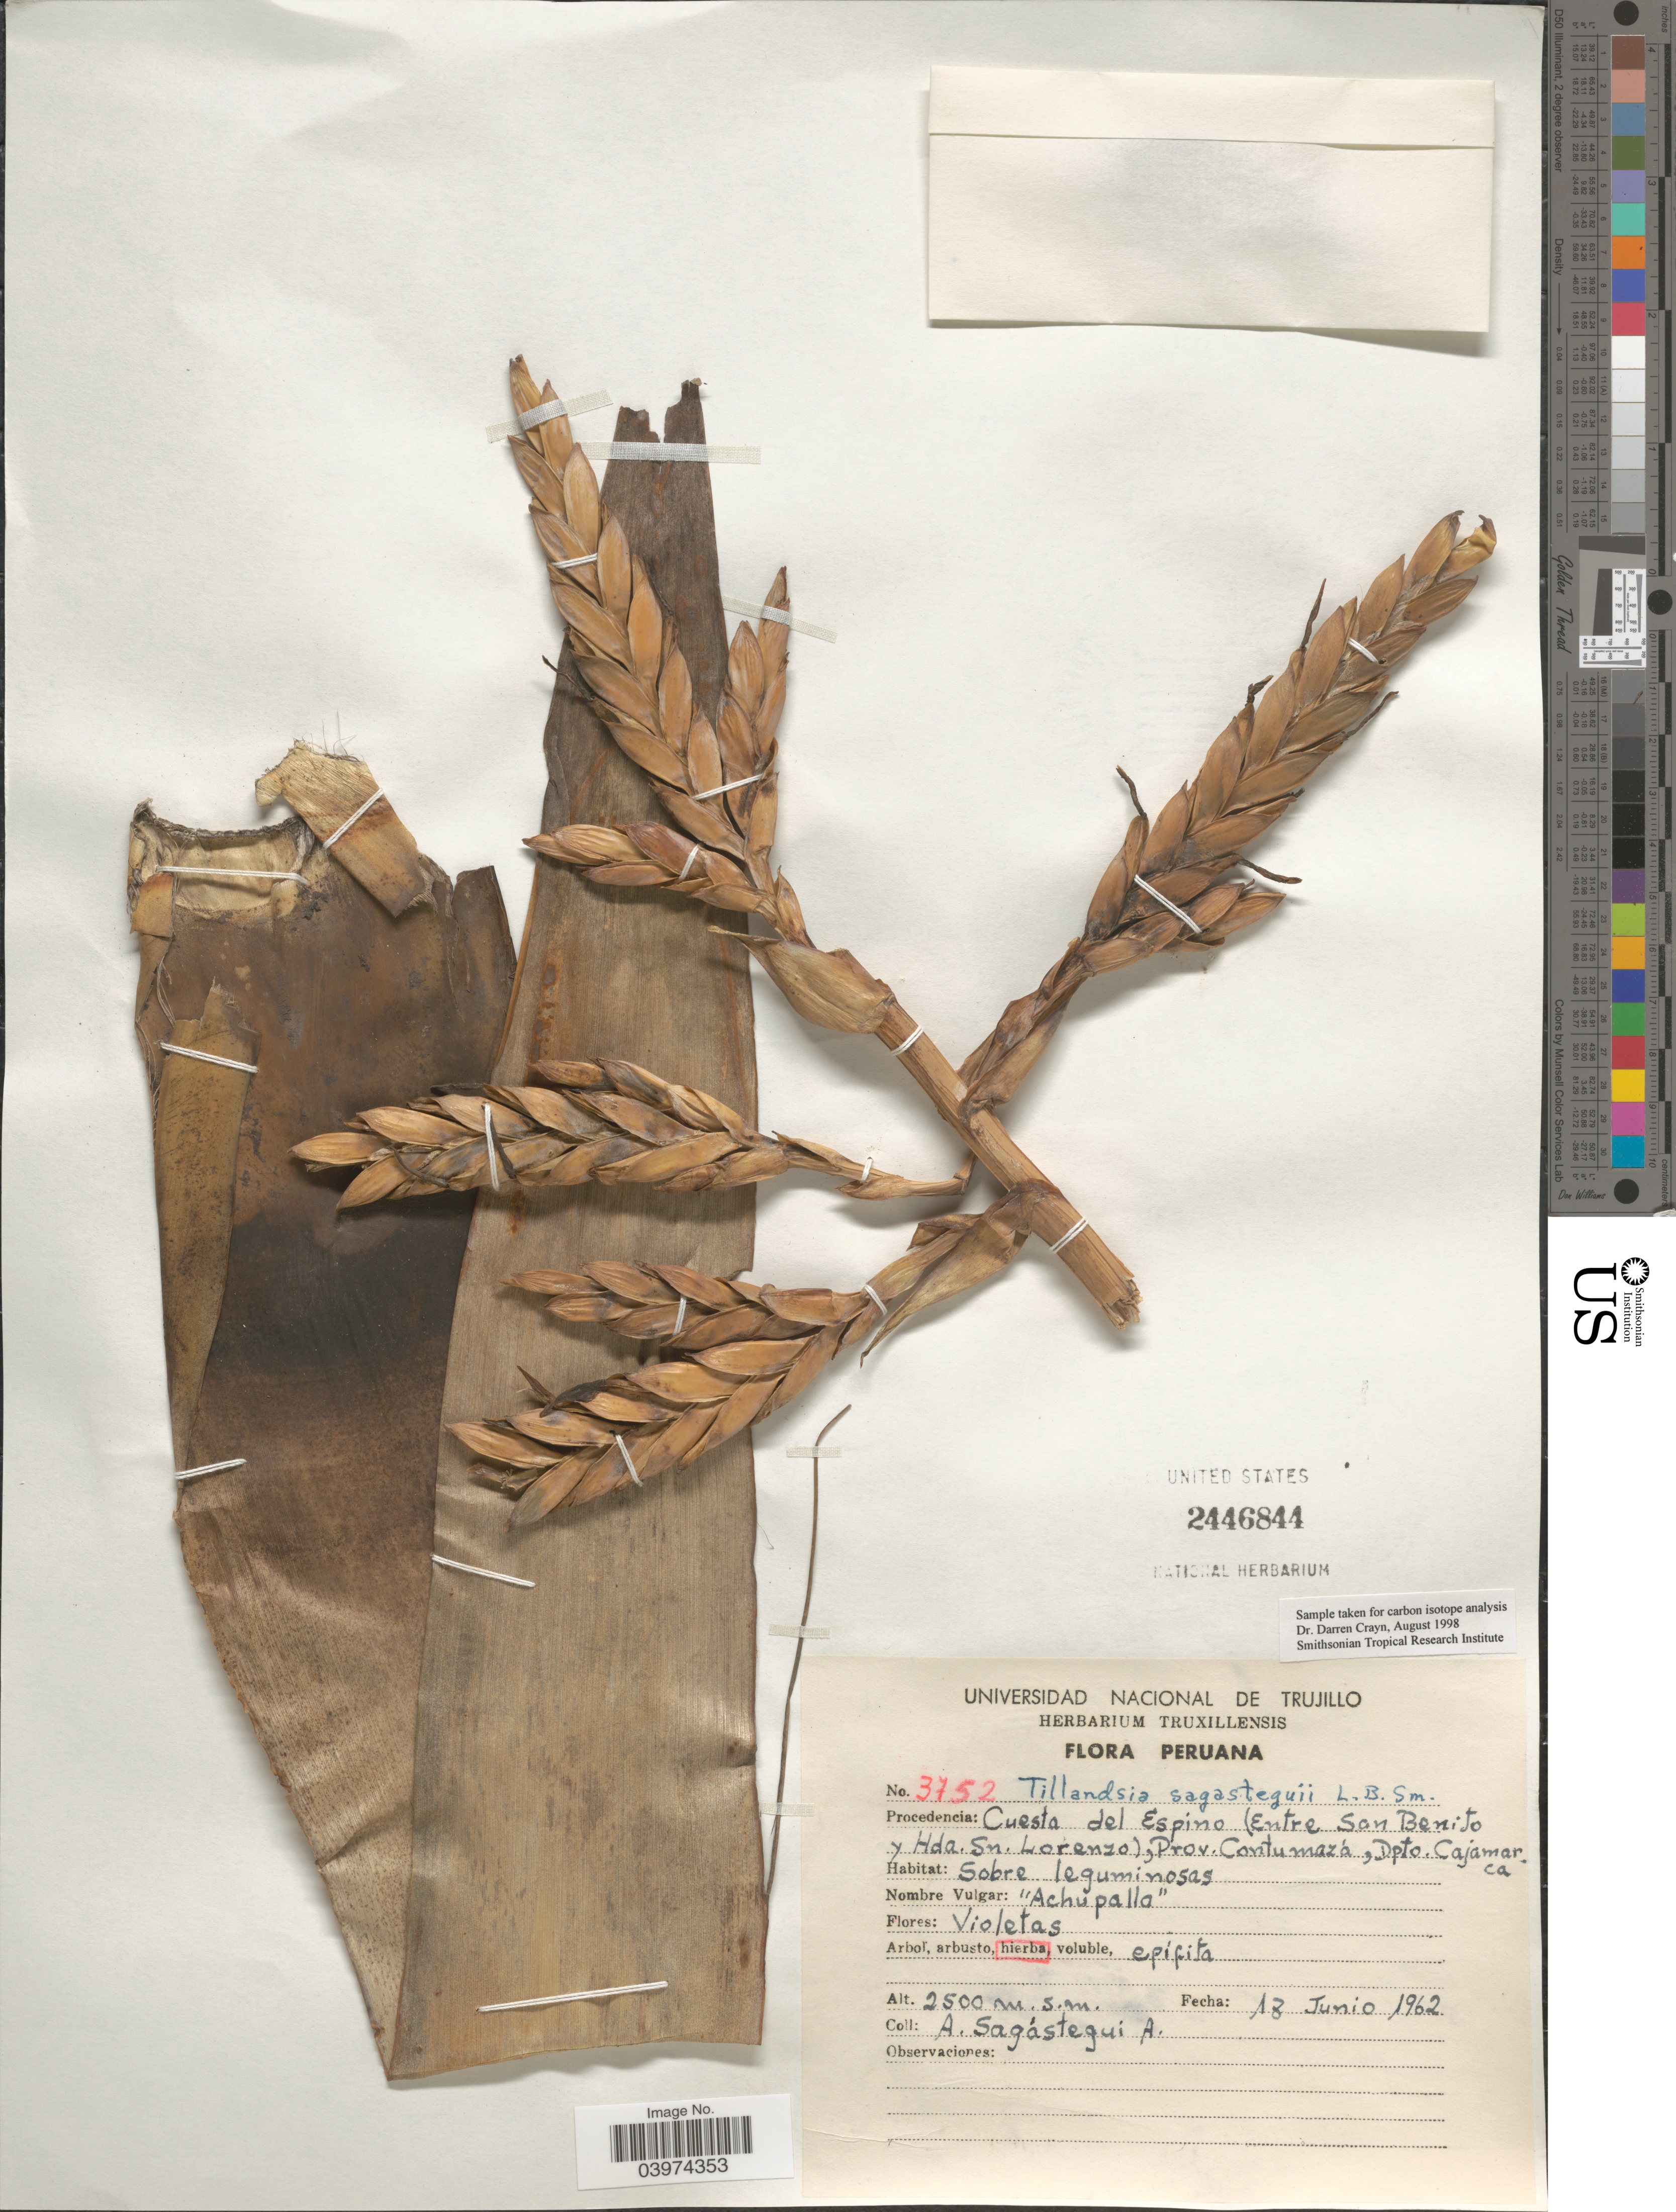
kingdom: Plantae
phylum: Tracheophyta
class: Liliopsida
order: Poales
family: Bromeliaceae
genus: Tillandsia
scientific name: Tillandsia sagasteguii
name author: L.B. Sm.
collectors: A. Sagástegui A.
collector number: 3752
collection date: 1962-06-13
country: Peru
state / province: Cajamarca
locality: Procedencia: Cuesta del Espino (Entre San Benito y Hda. Sn. Lorenzo), Prov. Contumazá, Dpto. Cajamarca.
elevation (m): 2500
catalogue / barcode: US 2446844